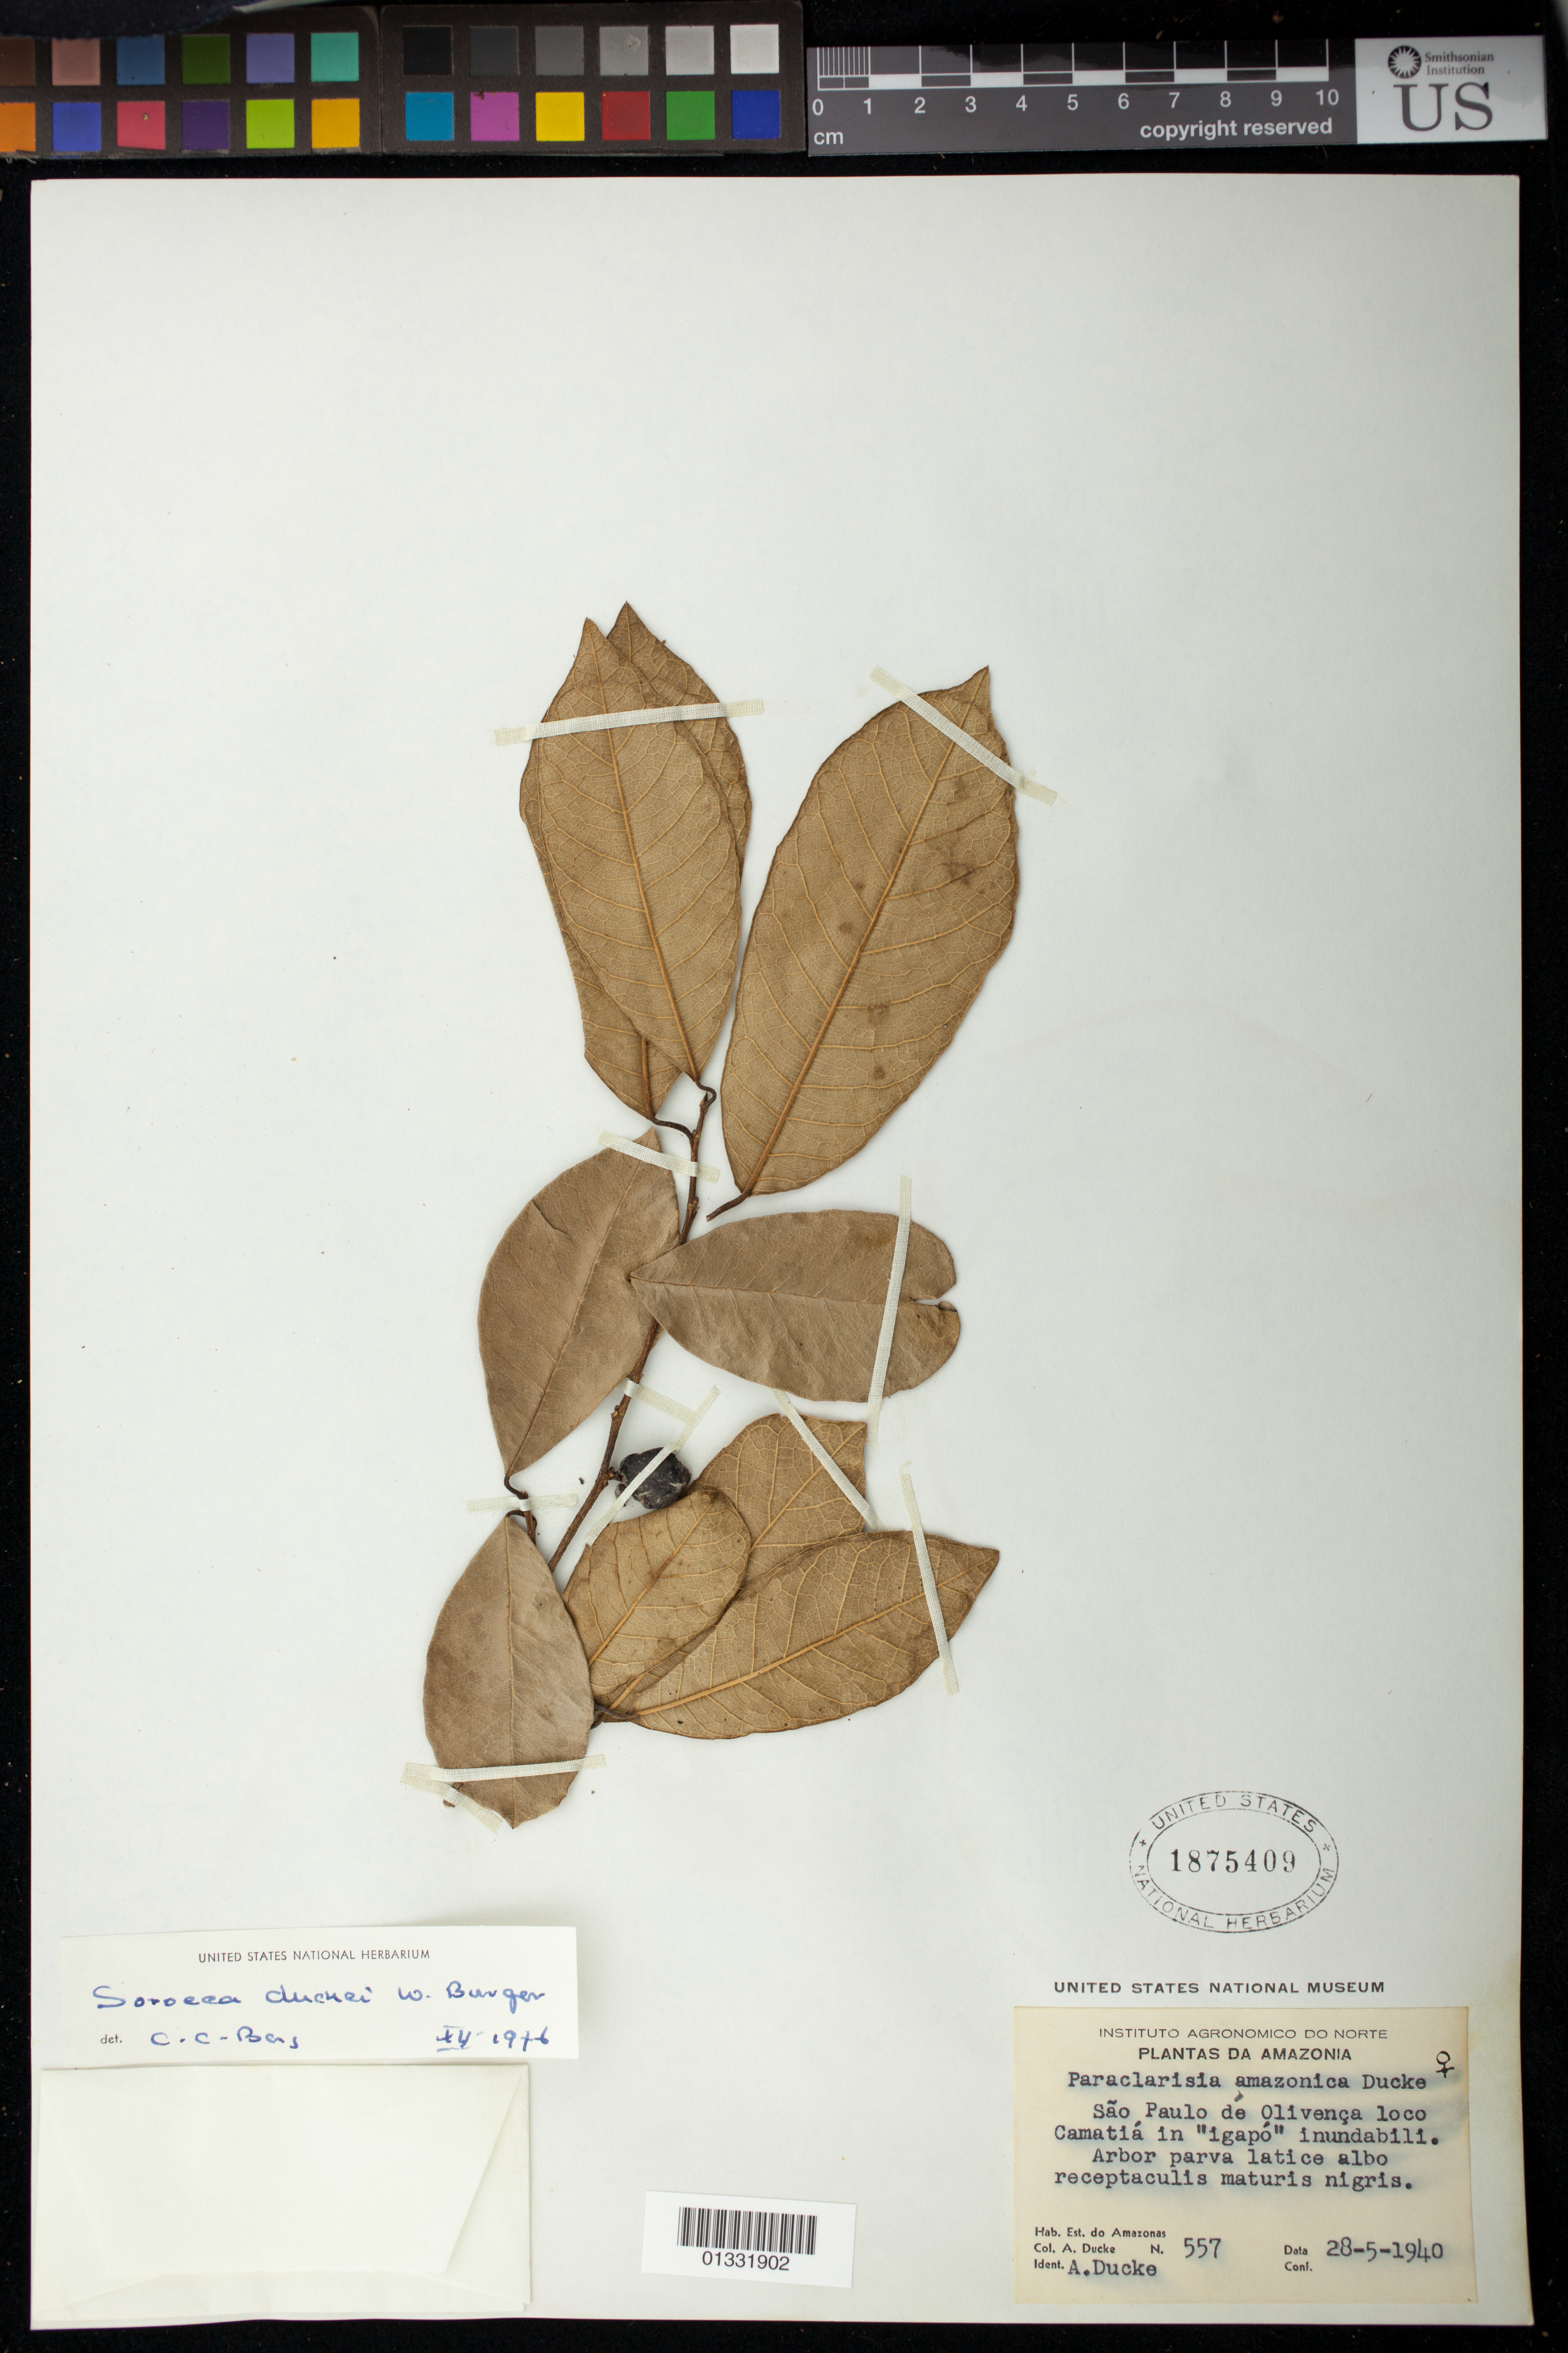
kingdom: Plantae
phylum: Tracheophyta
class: Magnoliopsida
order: Rosales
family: Moraceae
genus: Sorocea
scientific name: Sorocea duckei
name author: W.C. Burger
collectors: A. Ducke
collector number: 557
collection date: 1940-05-28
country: Brazil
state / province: Amazonas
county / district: São Paulo de Olivença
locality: Loco Camatiá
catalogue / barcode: US 1875409